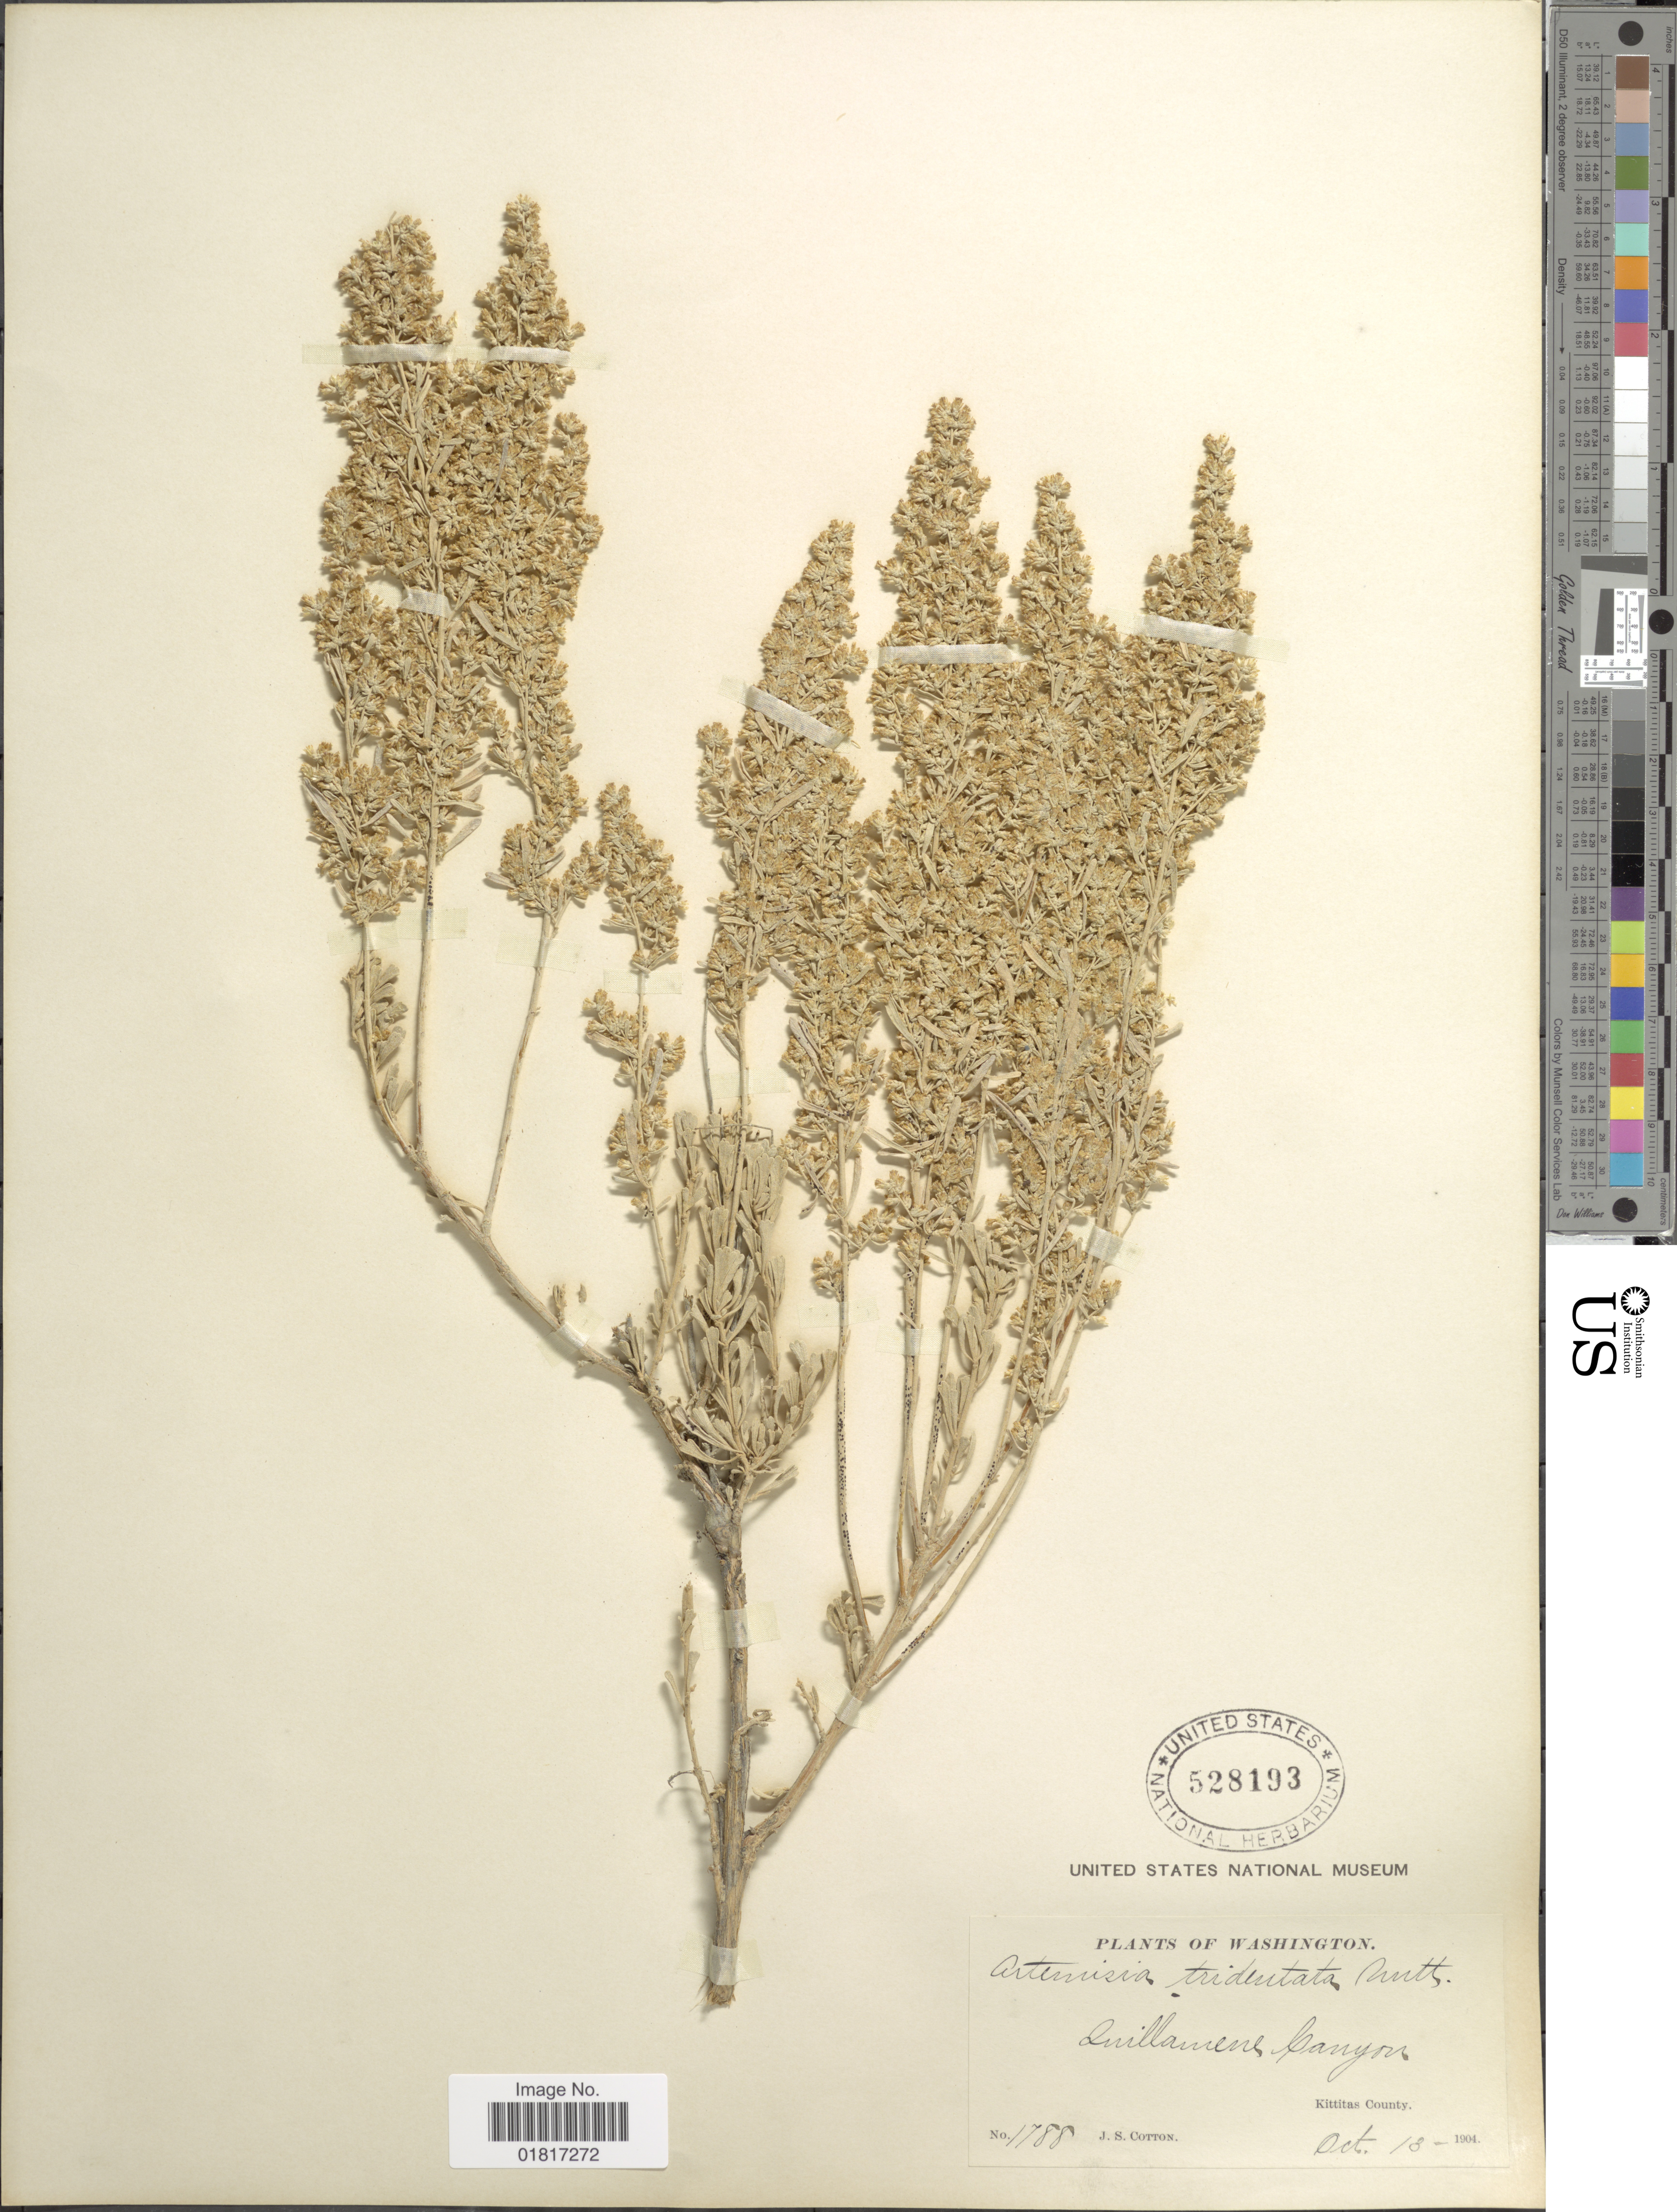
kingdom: Plantae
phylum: Tracheophyta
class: Magnoliopsida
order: Asterales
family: Asteraceae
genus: Artemisia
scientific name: Artemisia tridentata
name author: Nutt.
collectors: J. S. Cotton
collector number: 1788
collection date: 1904-10-13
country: United States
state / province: Washington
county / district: Kittitas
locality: Zuillamene Canyons, Kittitas County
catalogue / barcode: US 528193